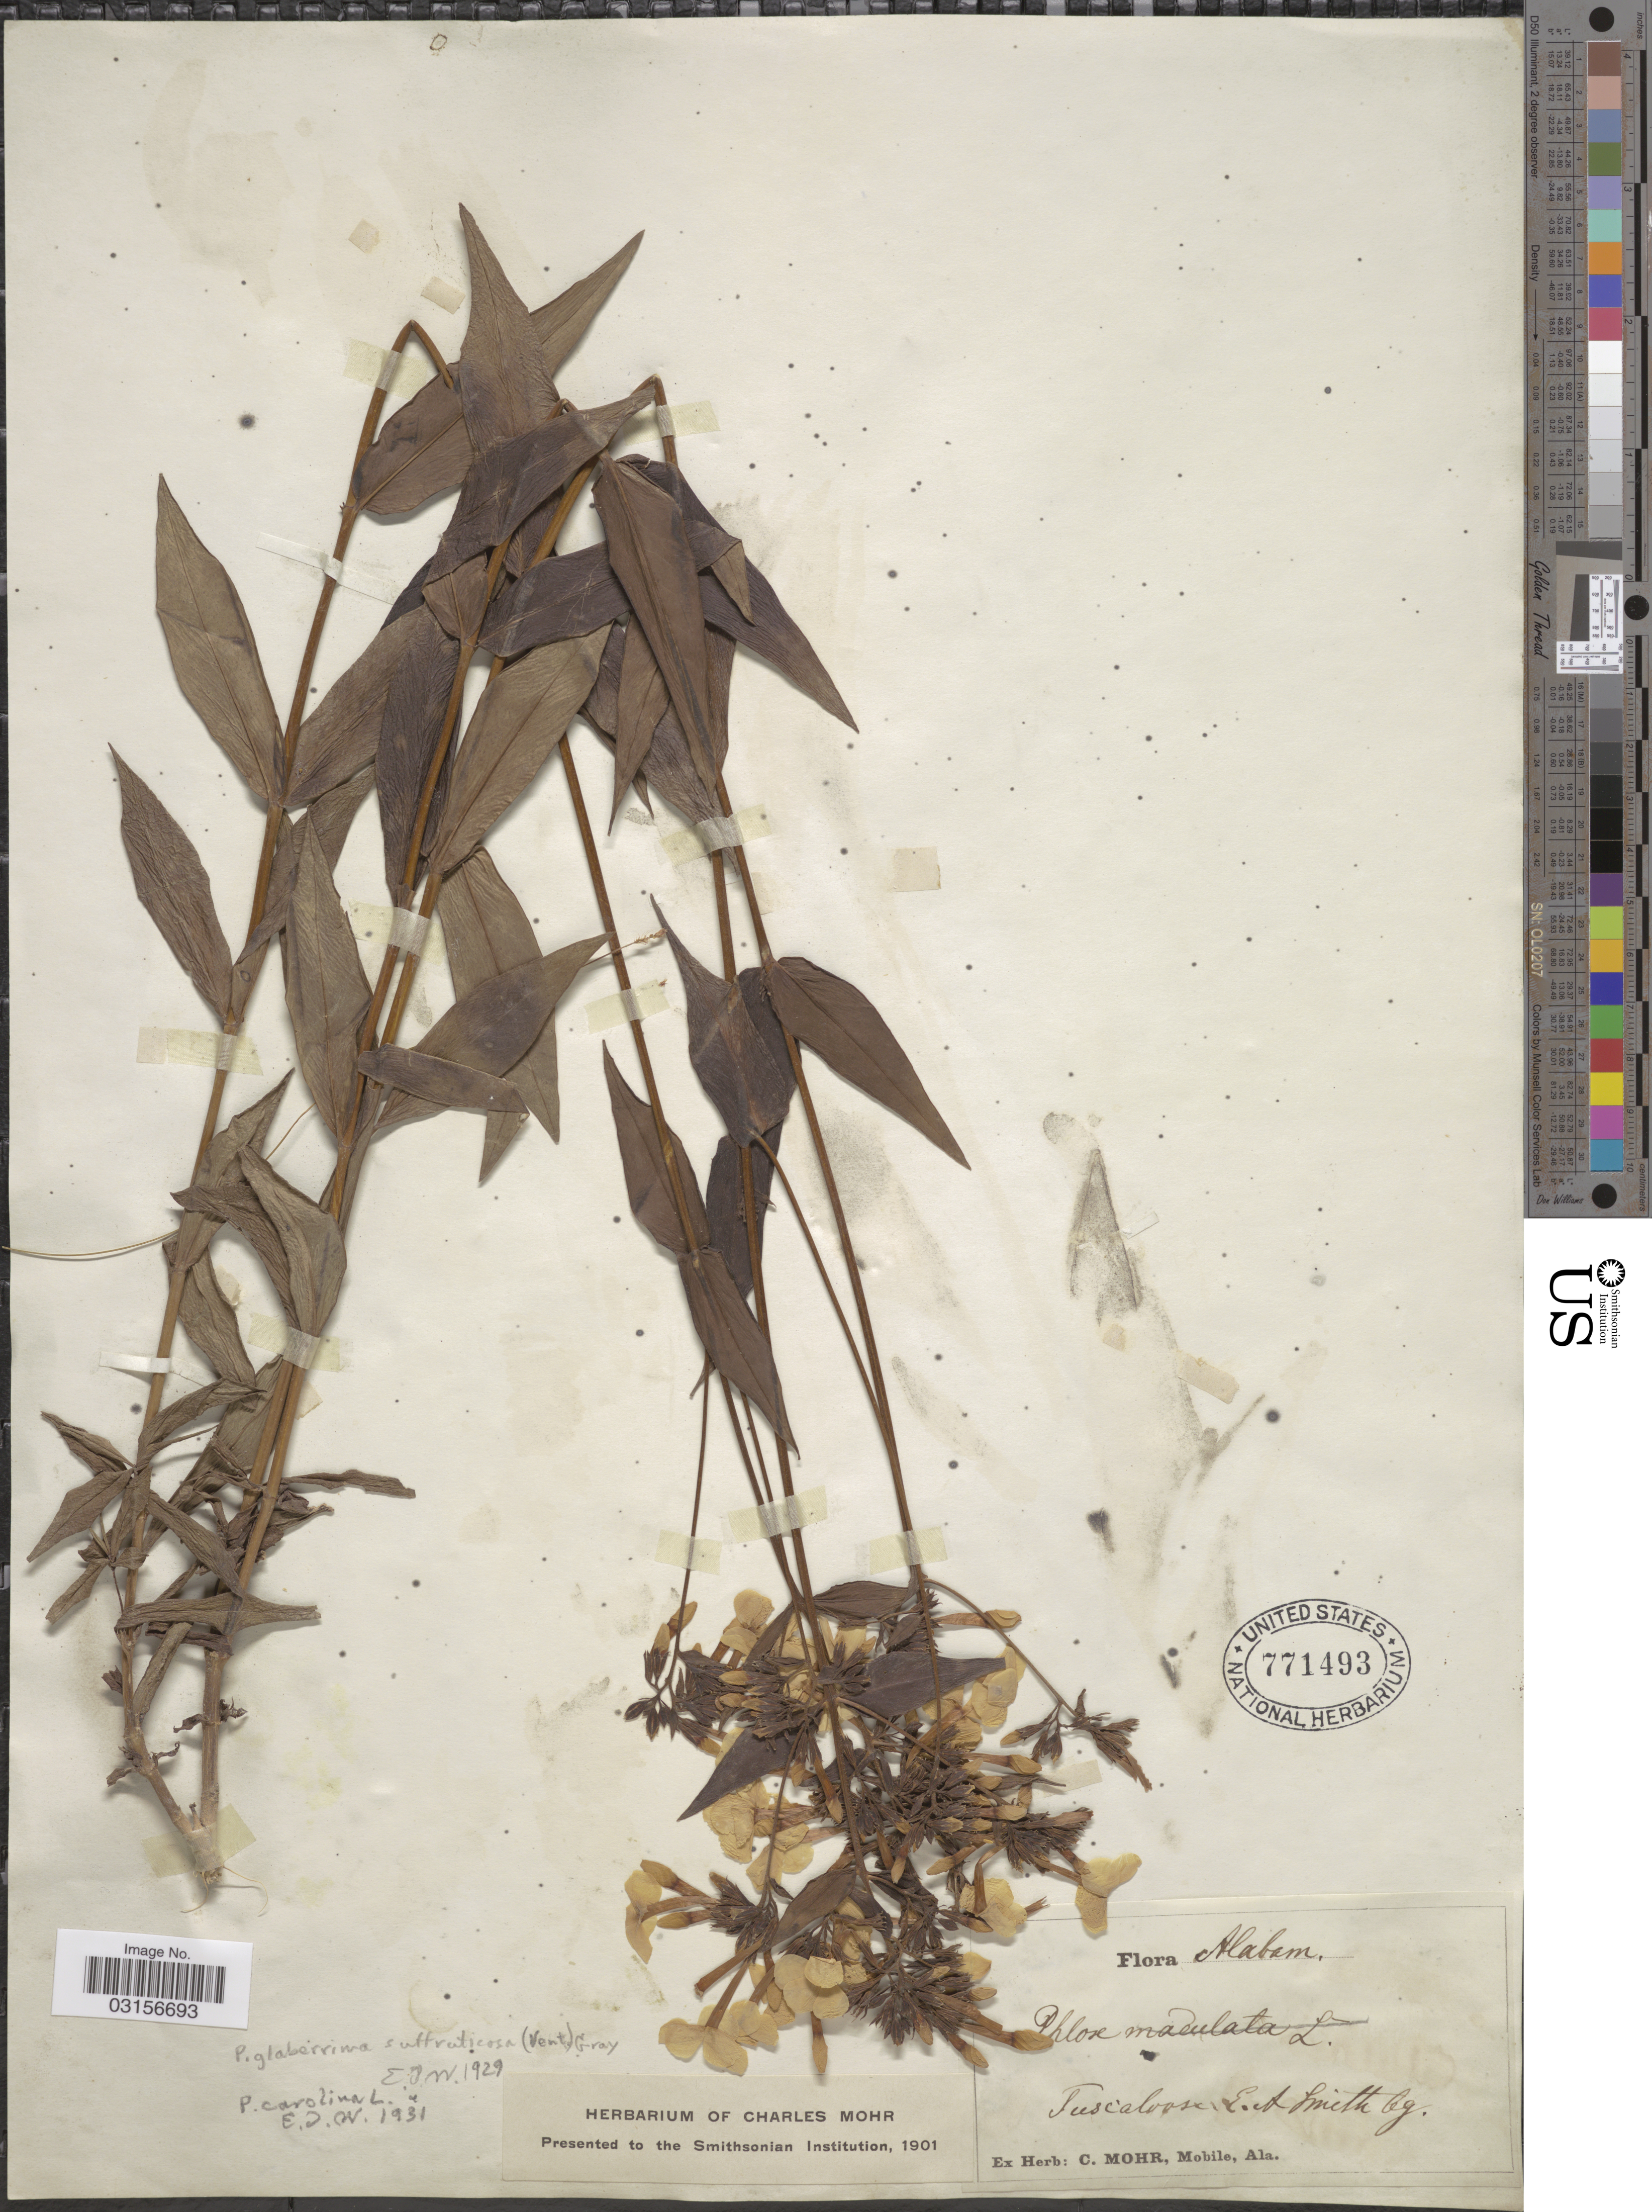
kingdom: Plantae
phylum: Tracheophyta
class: Magnoliopsida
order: Ericales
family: Polemoniaceae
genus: Phlox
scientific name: Phlox carolina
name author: L.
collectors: E. A. Smith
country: United States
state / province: Alabama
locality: Tuscaloosa.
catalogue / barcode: US 771493